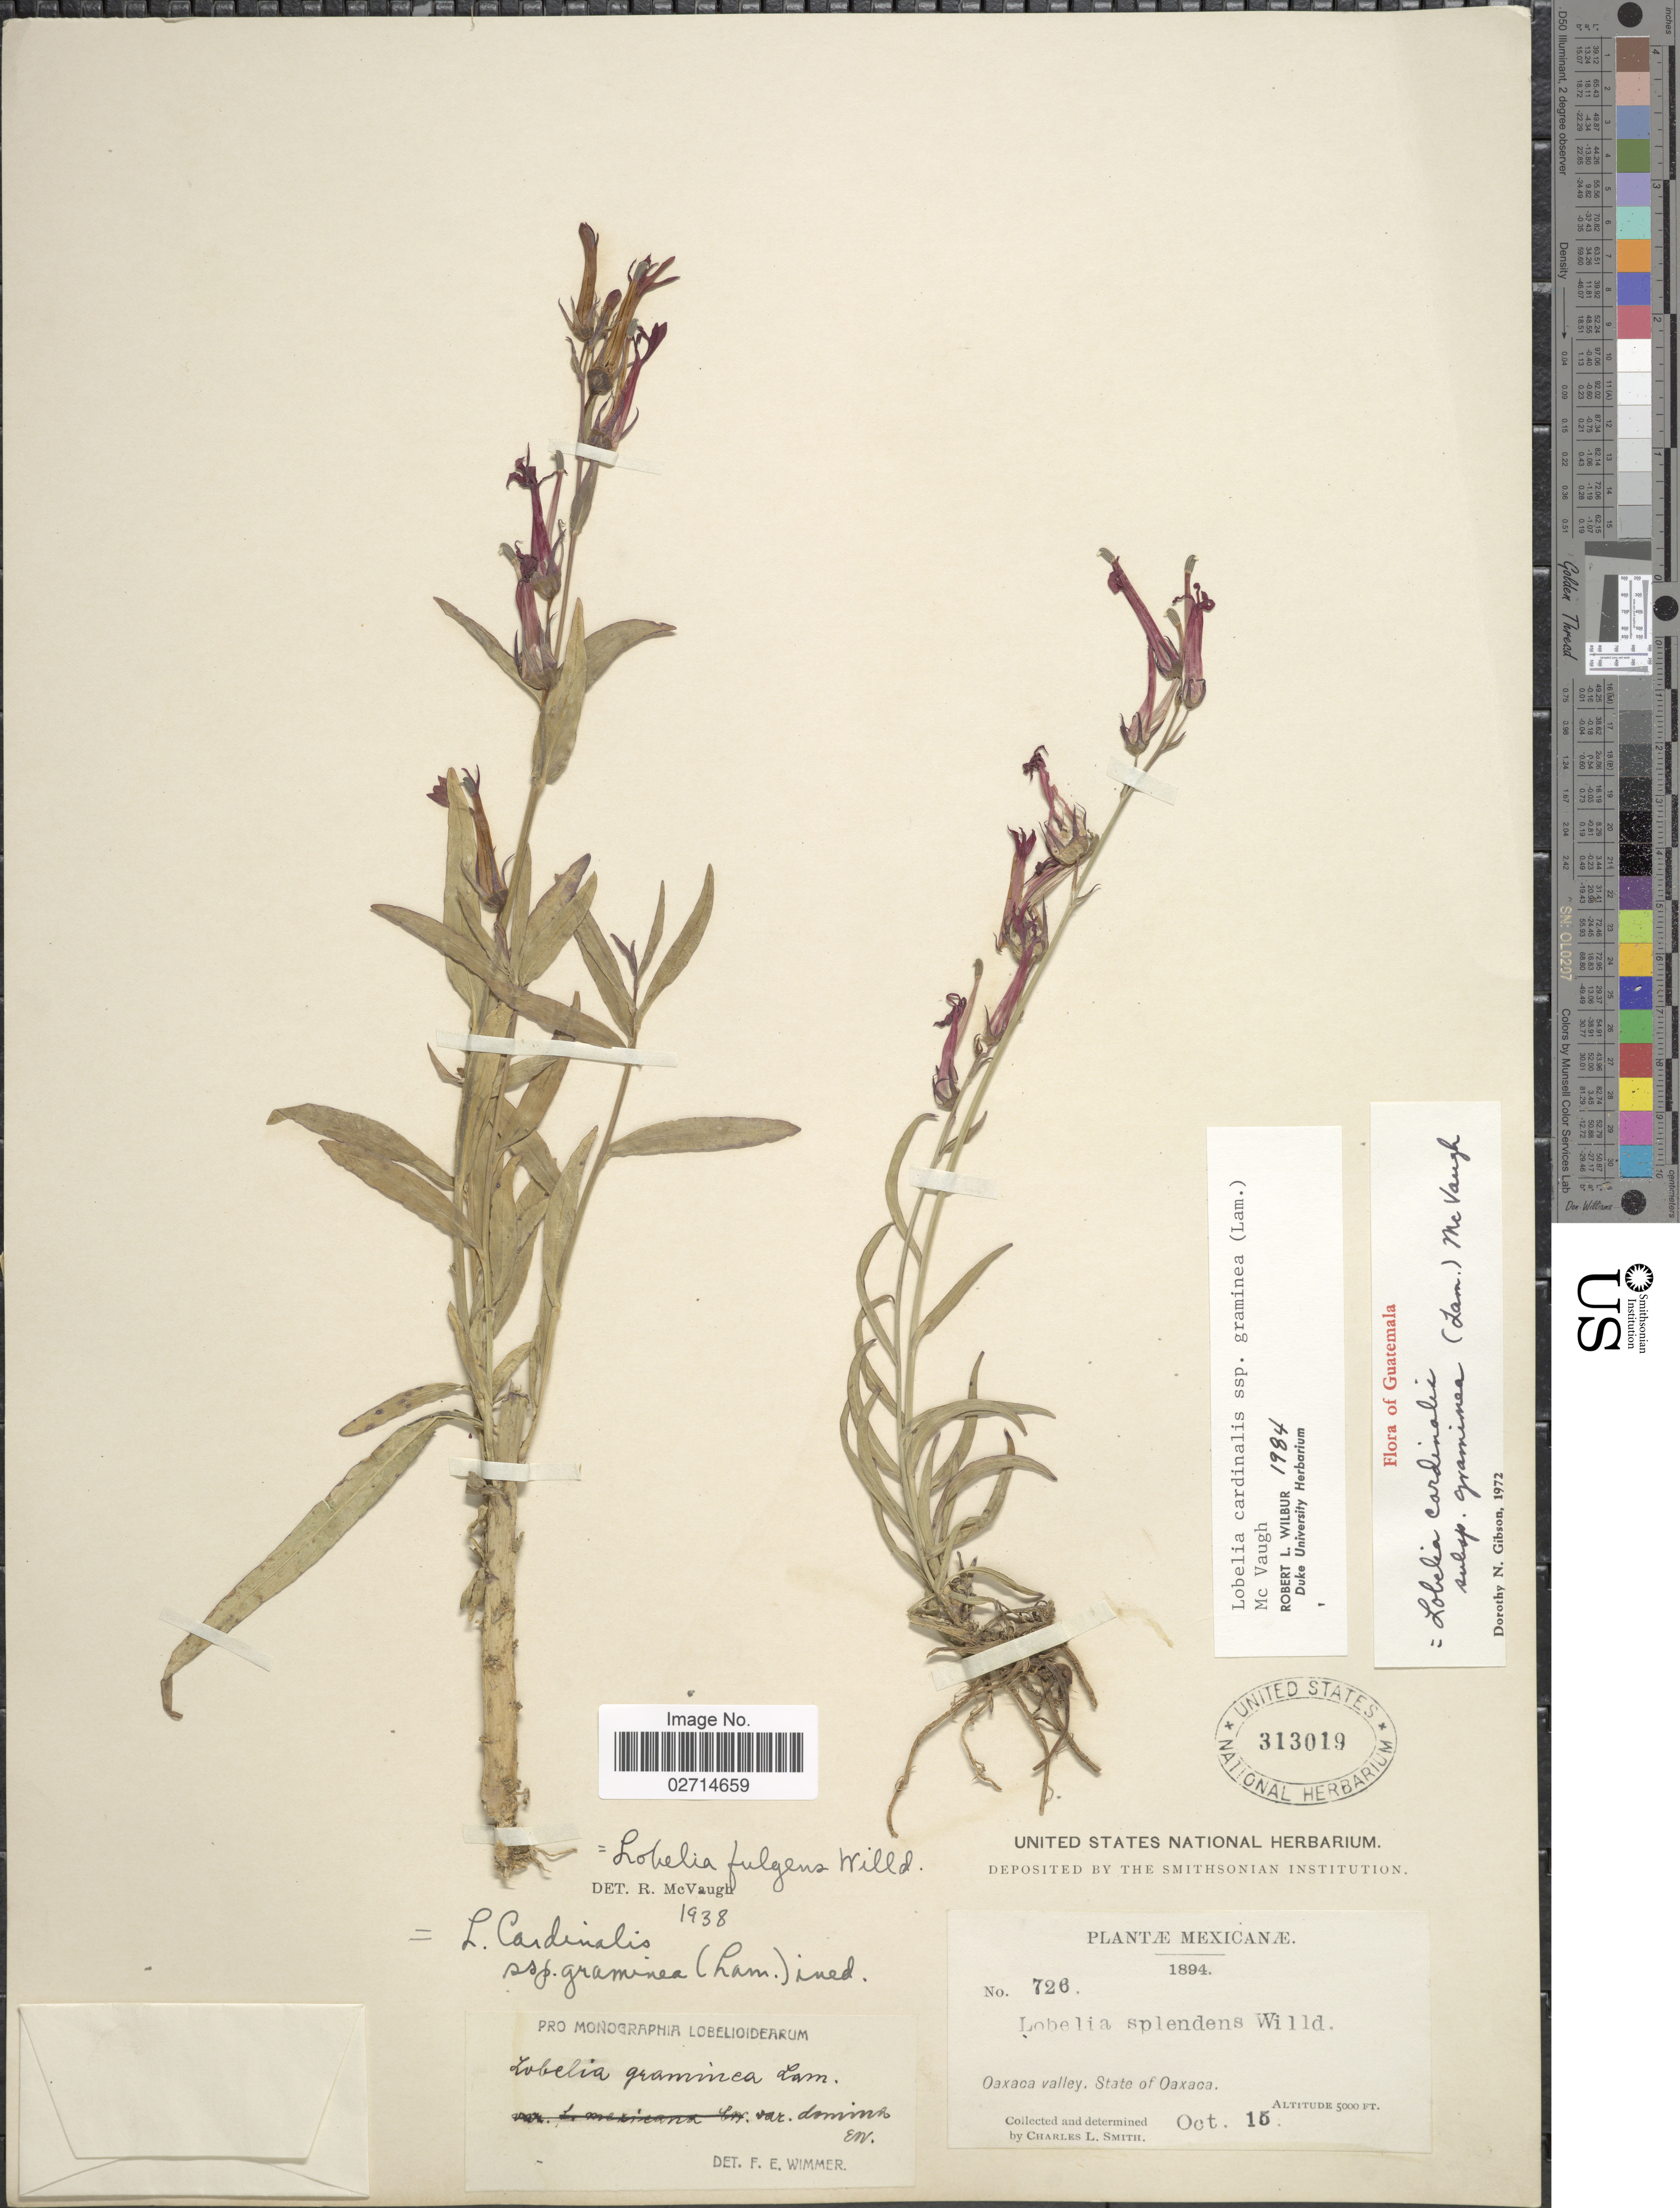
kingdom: Plantae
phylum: Tracheophyta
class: Magnoliopsida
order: Asterales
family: Campanulaceae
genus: Lobelia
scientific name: Lobelia cardinalis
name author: L.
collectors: C. L. Smith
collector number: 726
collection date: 1894-10-15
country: Mexico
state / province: Oaxaca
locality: Oaxaca valley.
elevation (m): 1524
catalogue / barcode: US 313019